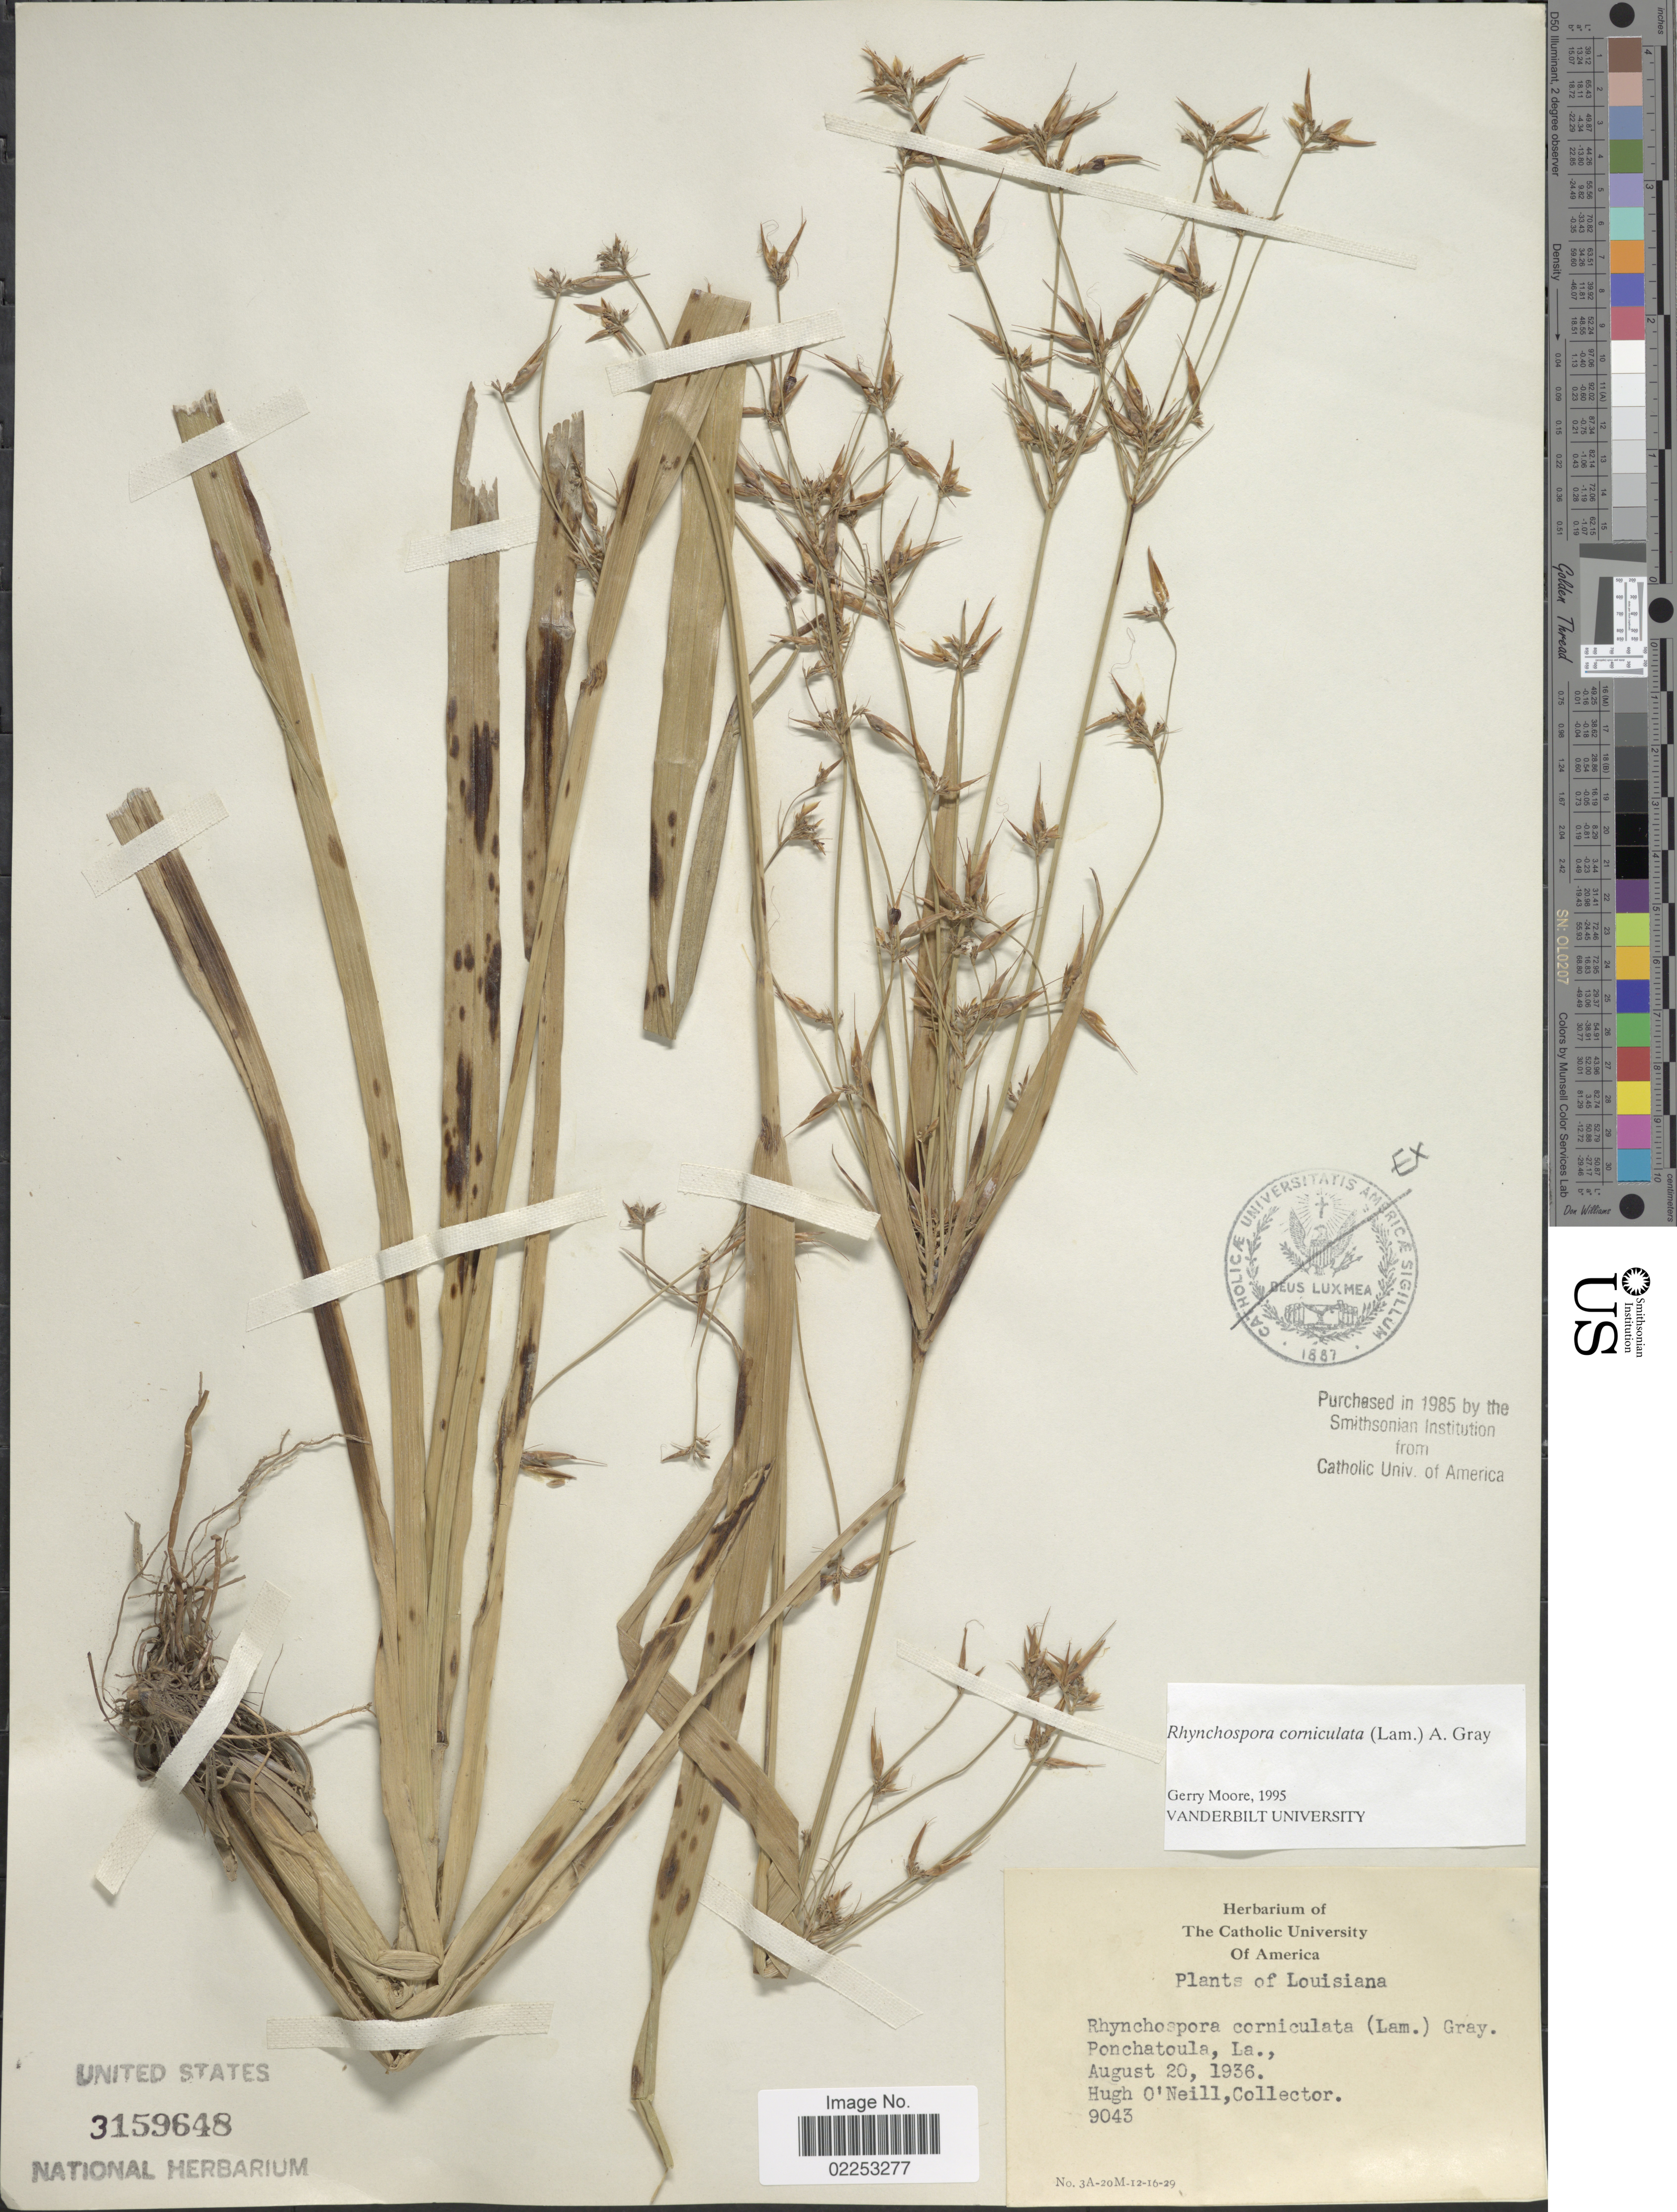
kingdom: Plantae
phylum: Tracheophyta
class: Liliopsida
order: Poales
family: Cyperaceae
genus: Rhynchospora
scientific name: Rhynchospora corniculata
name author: (Lam.) A. Gray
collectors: H. O'Neill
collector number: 9043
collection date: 1936-08-20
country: United States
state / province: Louisiana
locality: Ponchatoula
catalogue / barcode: US 3159648